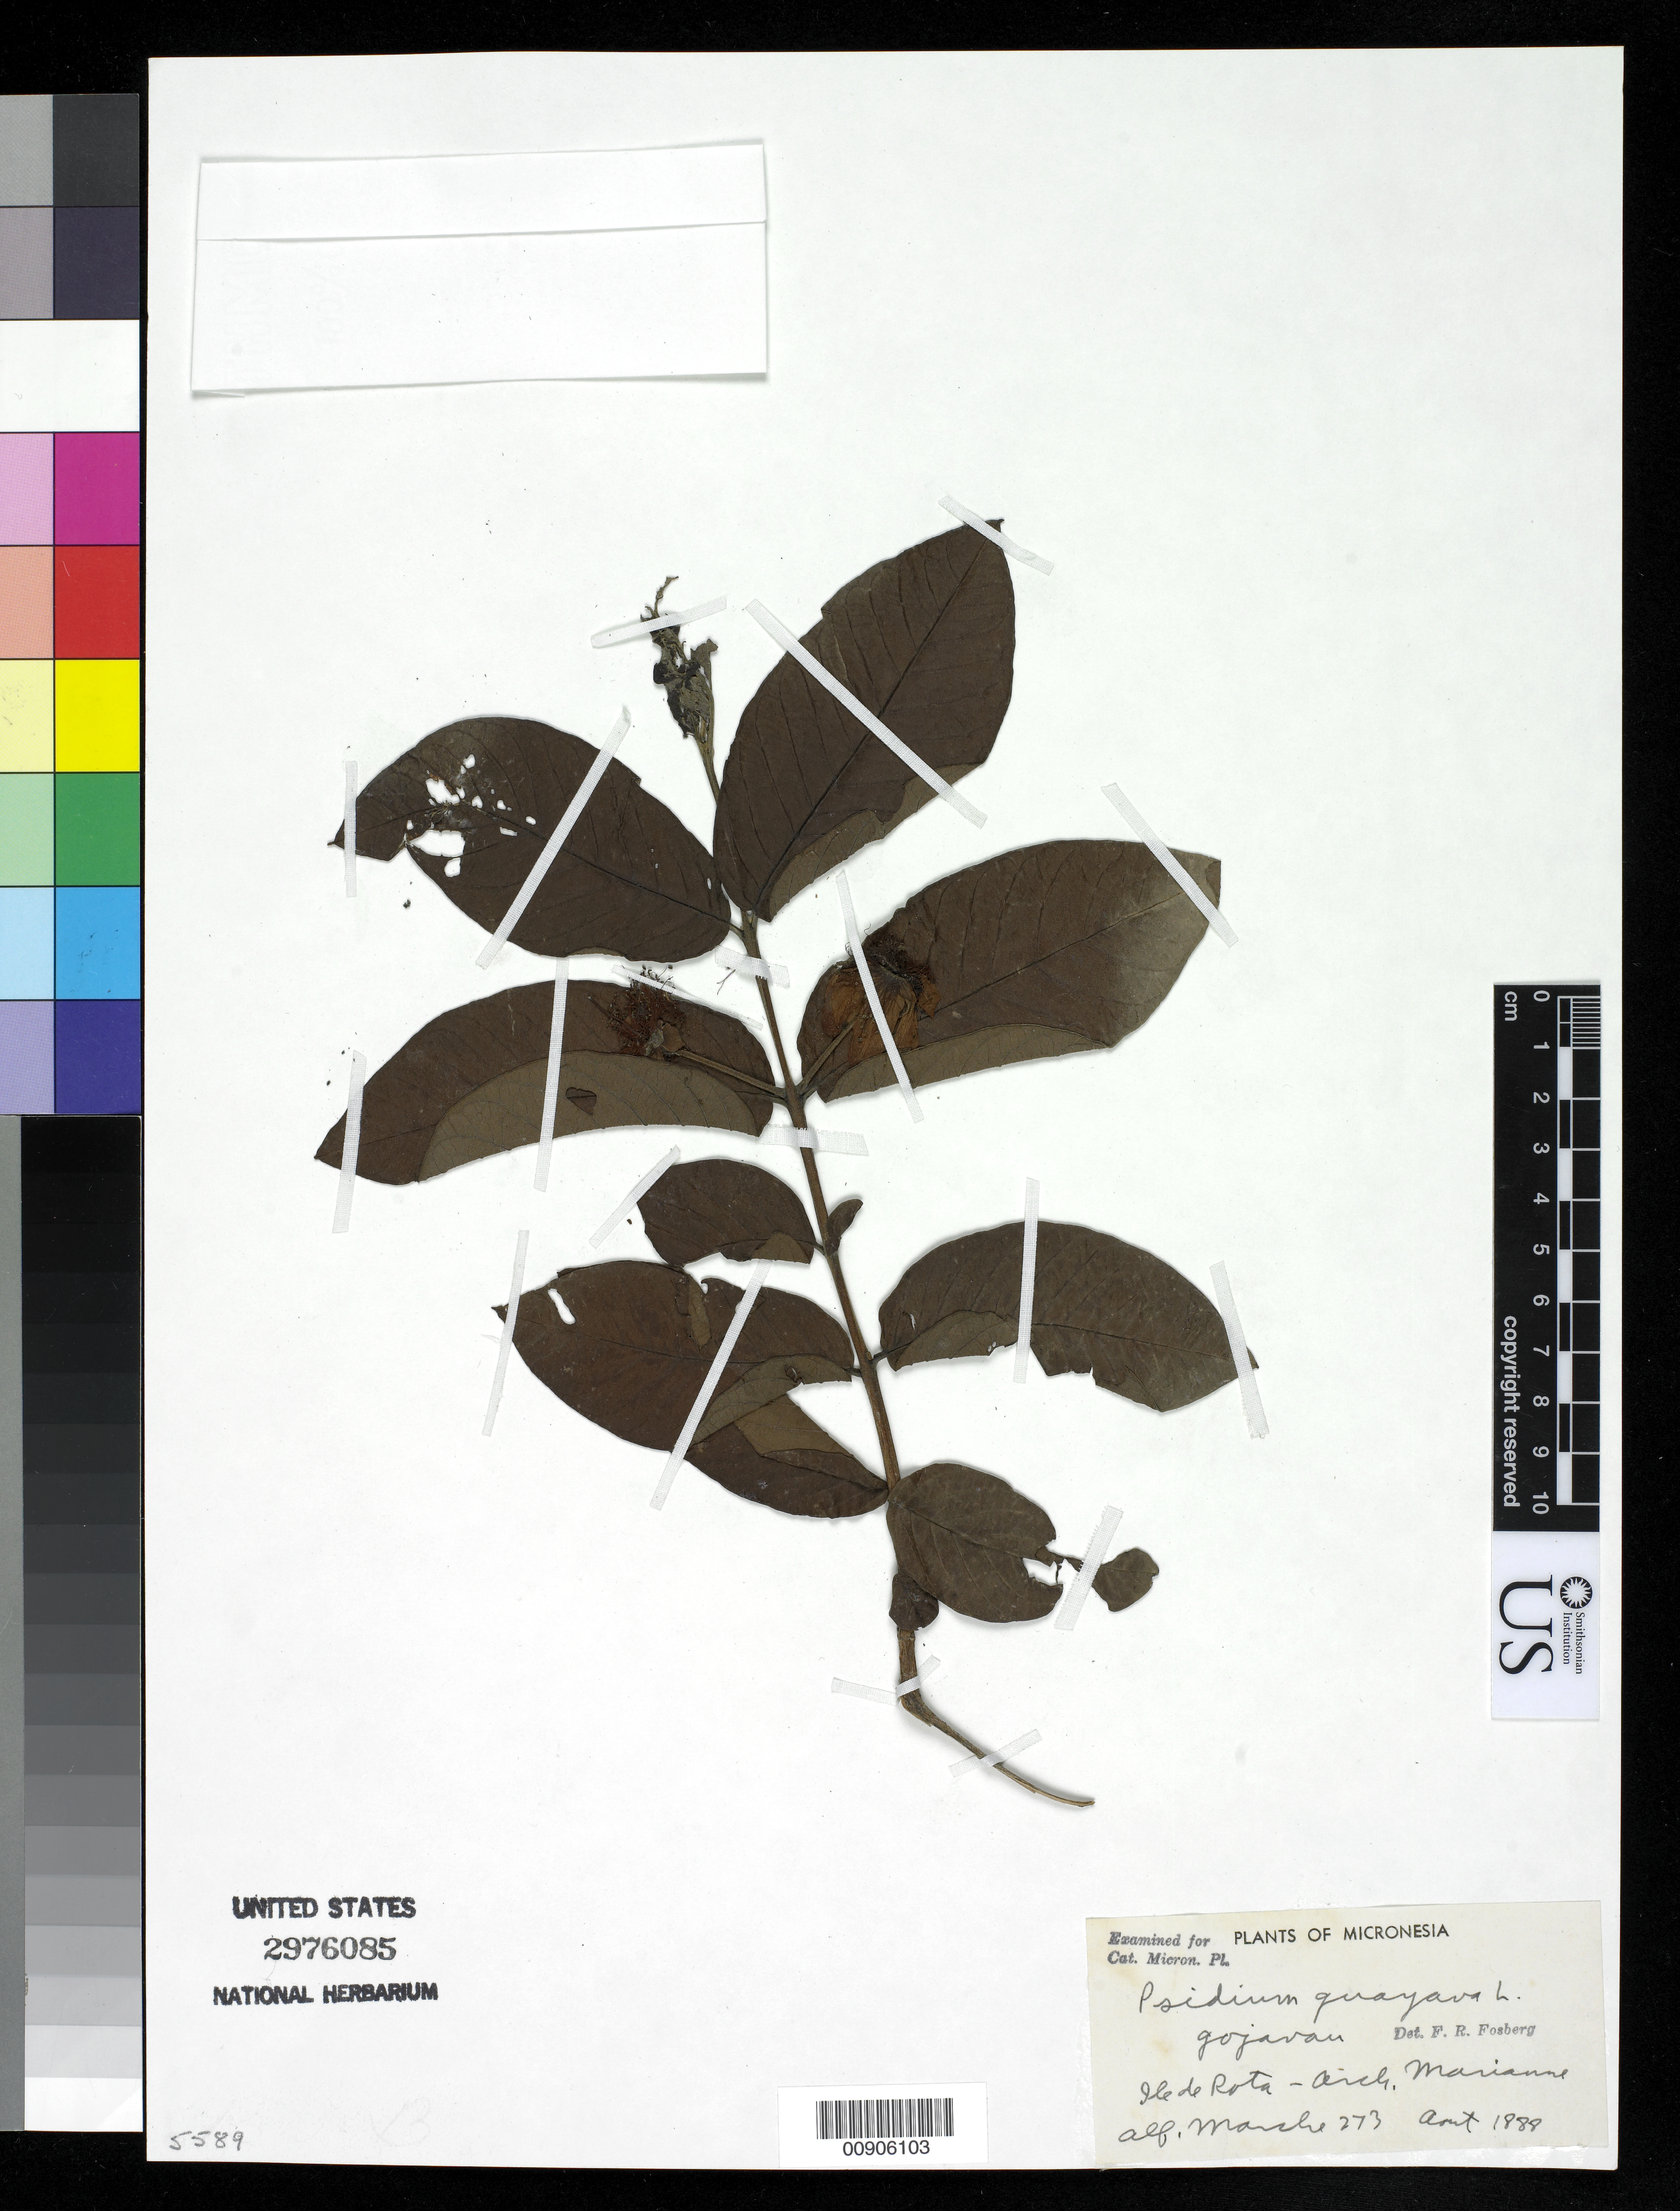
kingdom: Plantae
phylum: Tracheophyta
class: Magnoliopsida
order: Myrtales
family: Myrtaceae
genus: Psidium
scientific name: Psidium guajava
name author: L.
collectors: A. Marche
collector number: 273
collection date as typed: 1888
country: Northern Mariana Islands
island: Rota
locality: Marianne Arch.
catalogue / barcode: US 2976085